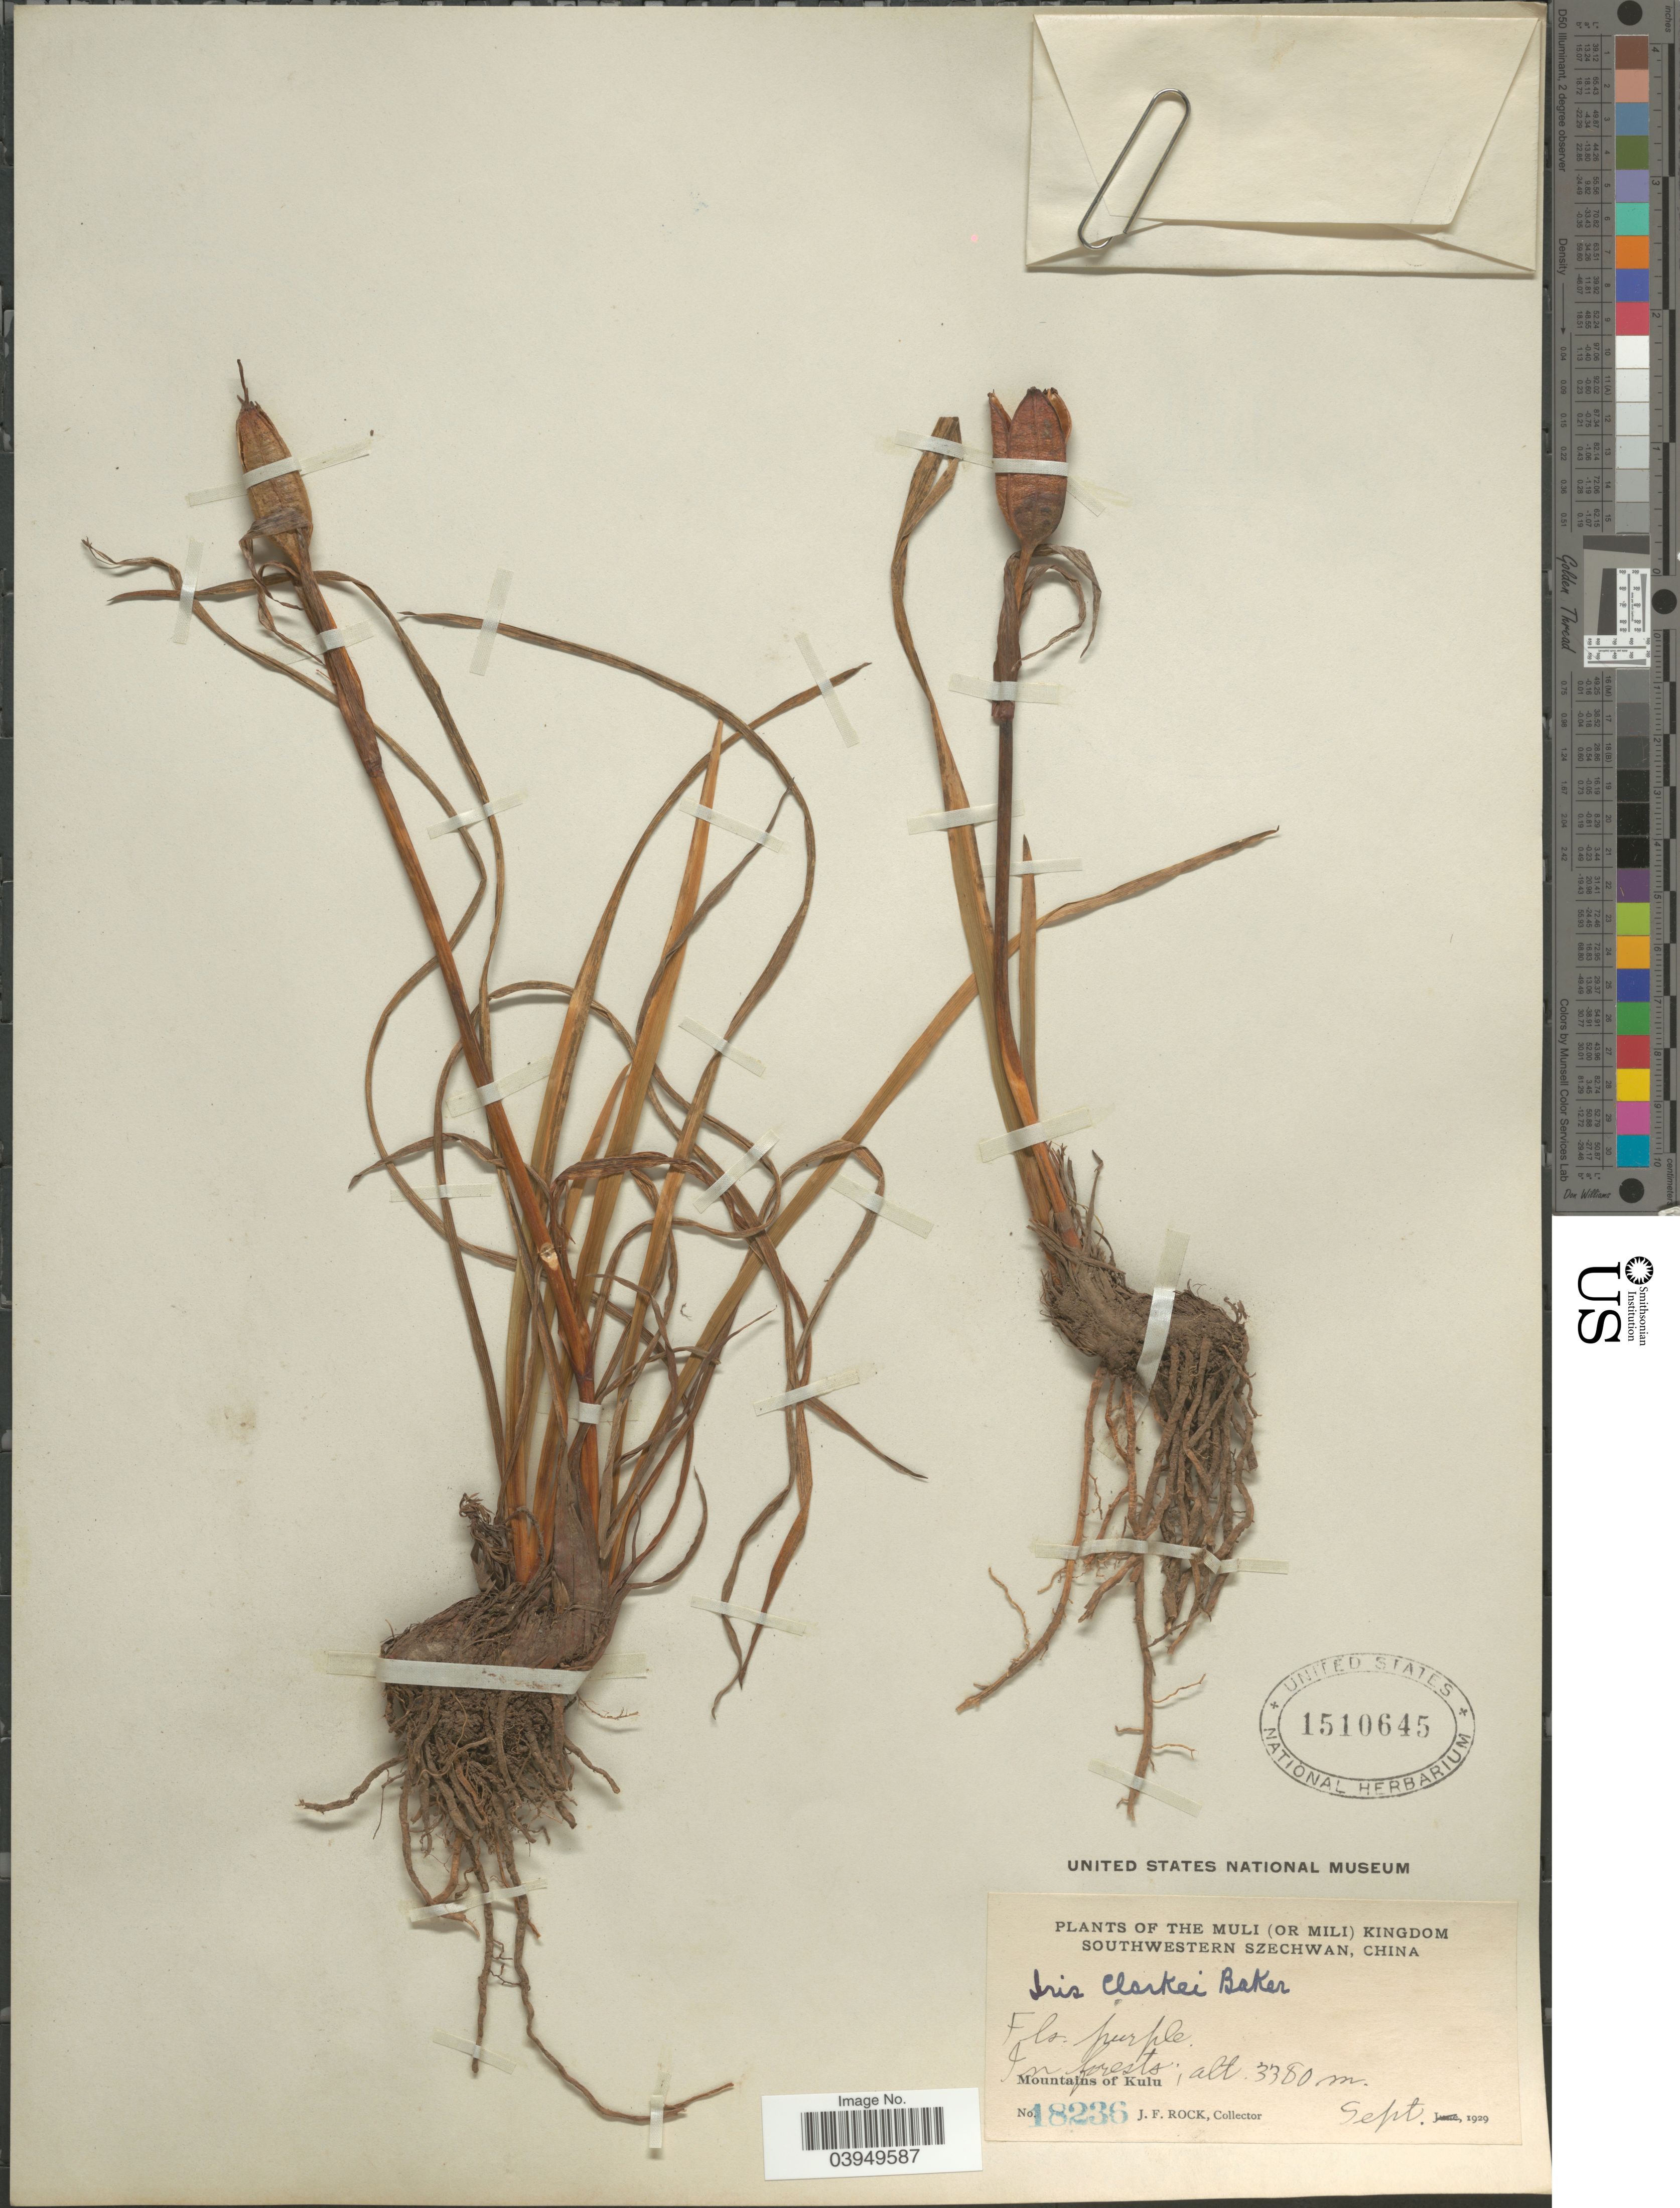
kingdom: Plantae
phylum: Tracheophyta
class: Liliopsida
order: Asparagales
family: Iridaceae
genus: Iris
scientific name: Iris clarkei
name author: Baker ex Hook. f.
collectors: J. Rock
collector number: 18236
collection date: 1929-09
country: China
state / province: Sichuan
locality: Muli (or Mili) Kingdom, Southwestern Szechwan. Mountains of Kulu.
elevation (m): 3380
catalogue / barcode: US 1510645